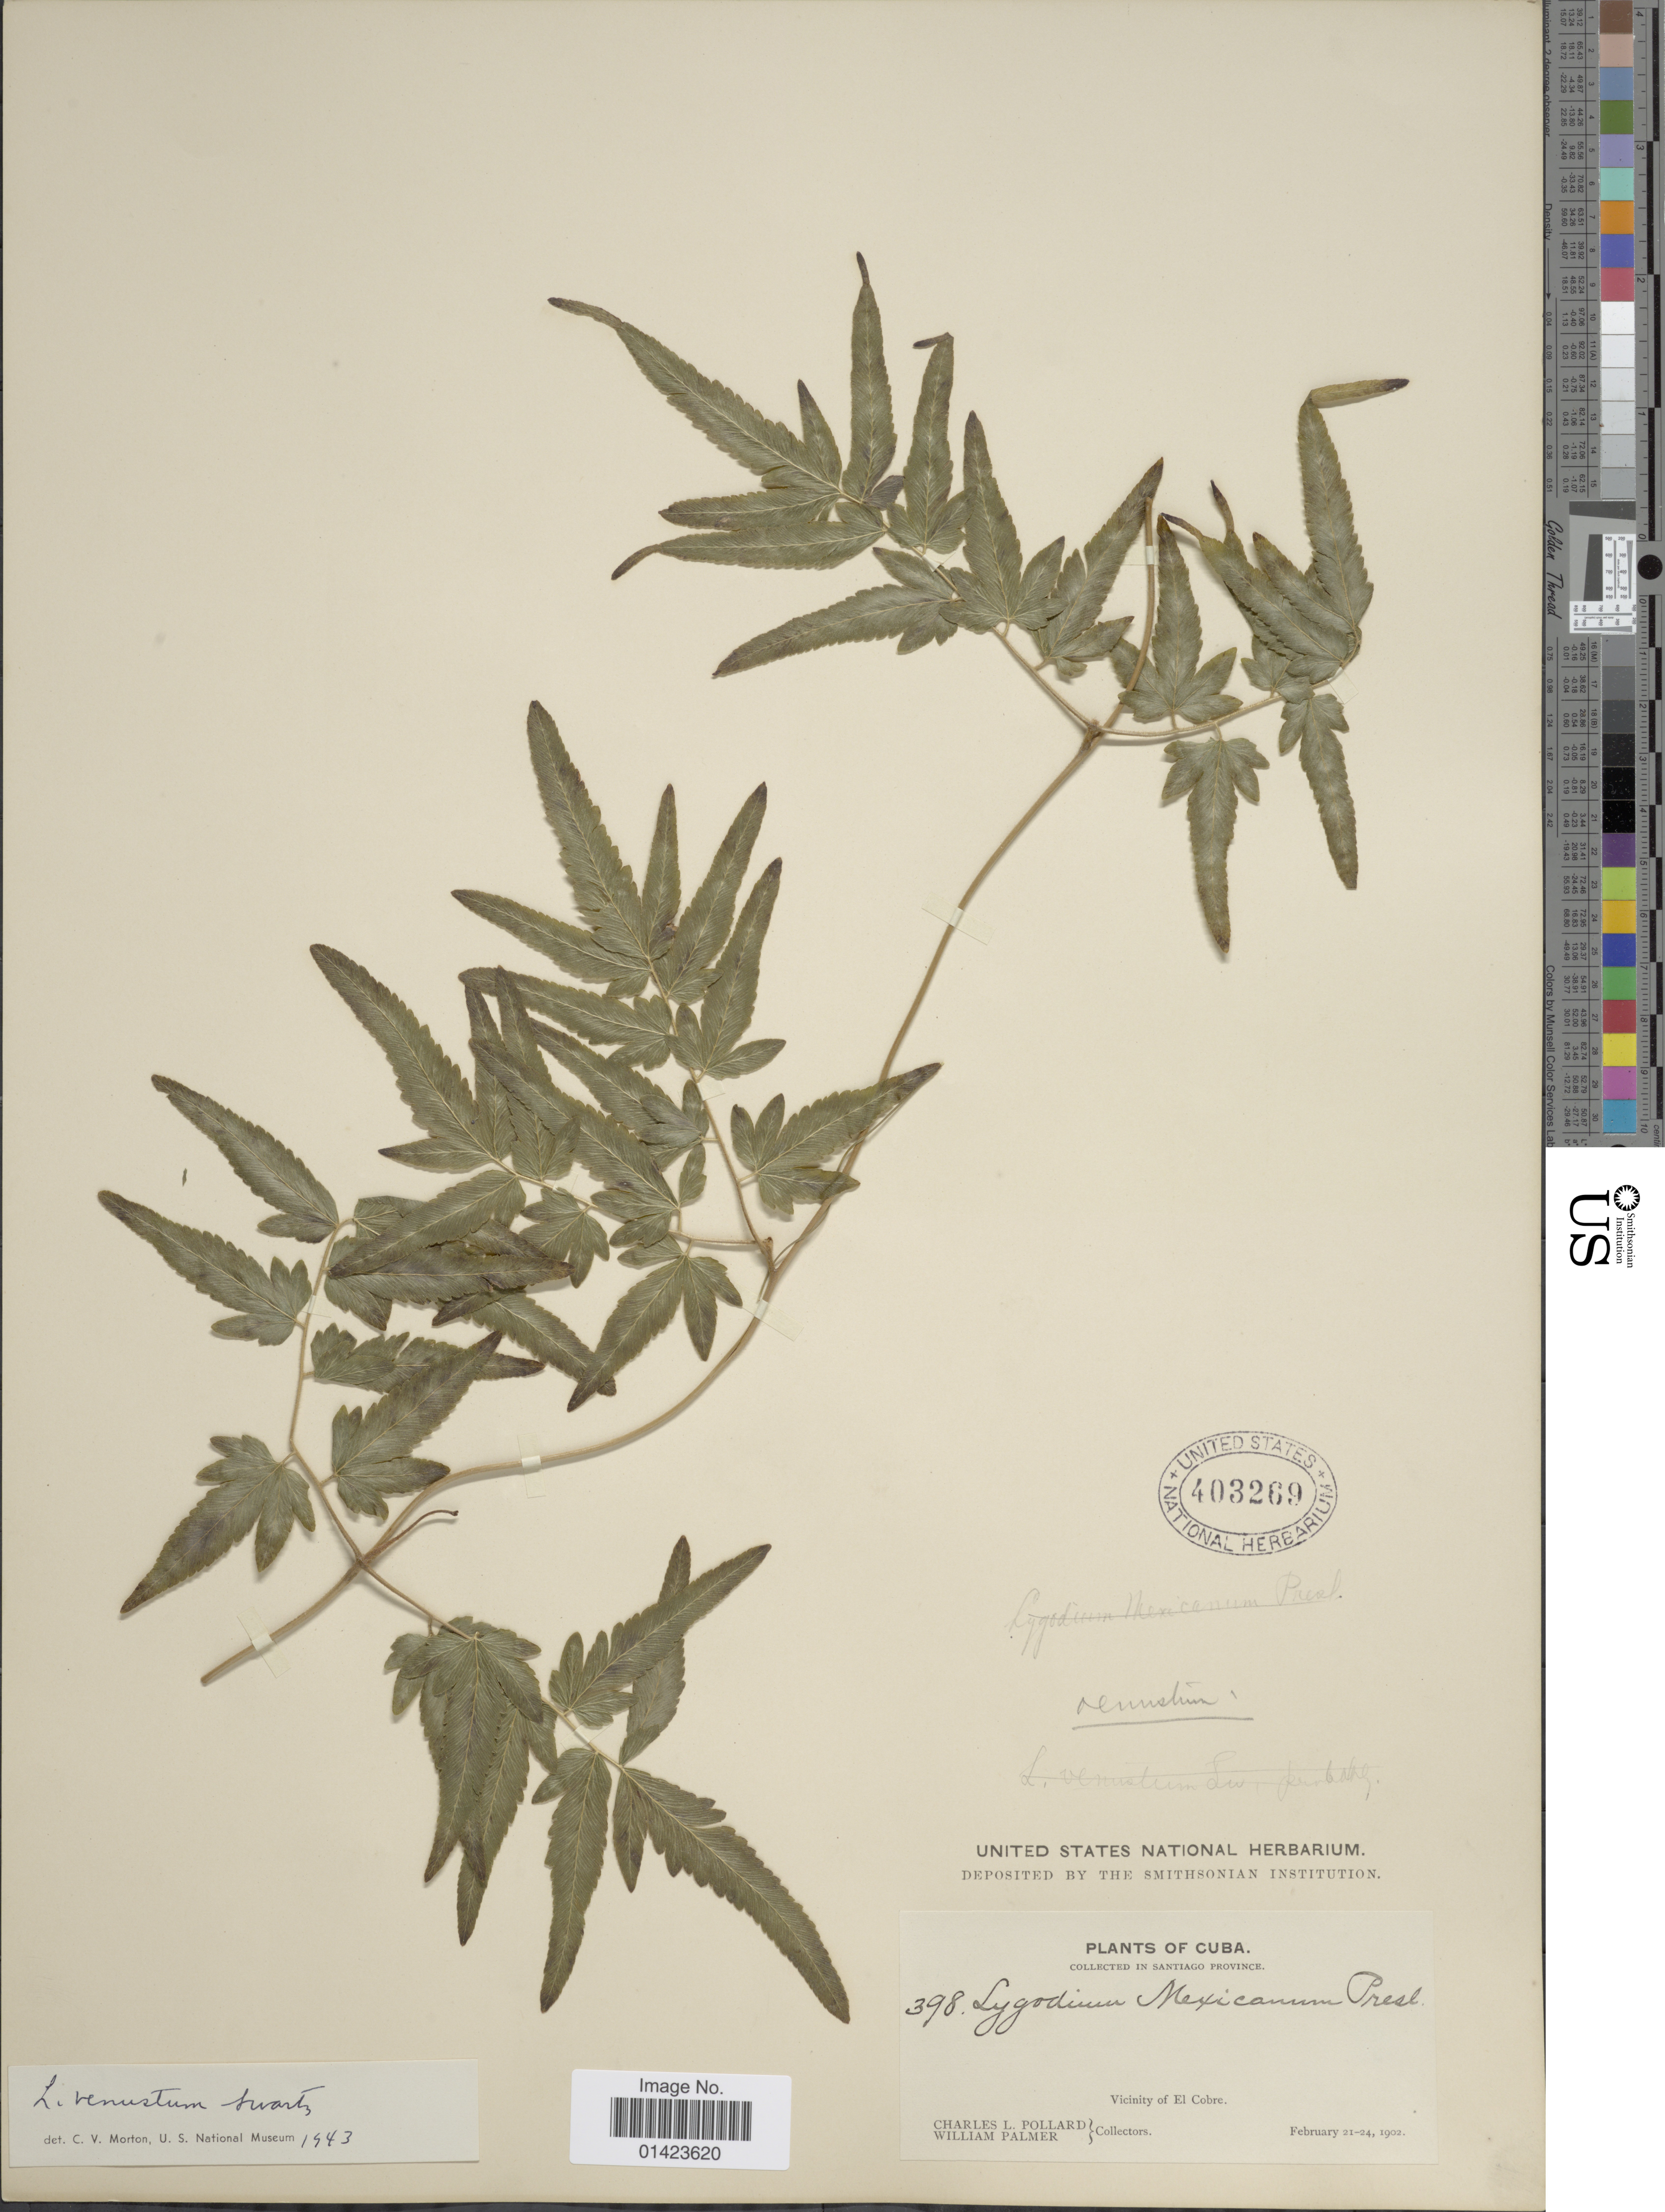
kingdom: Plantae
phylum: Tracheophyta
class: Polypodiopsida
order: Schizaeales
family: Lygodiaceae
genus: Lygodium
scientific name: Lygodium venustum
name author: Sw.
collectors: C. L. Pollard & W. Palmer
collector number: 398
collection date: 1902-02-21/1902-02-24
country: Cuba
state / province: Santiago de Cuba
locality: Santiago Province, Vicinity of El Cobre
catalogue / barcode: US 403269